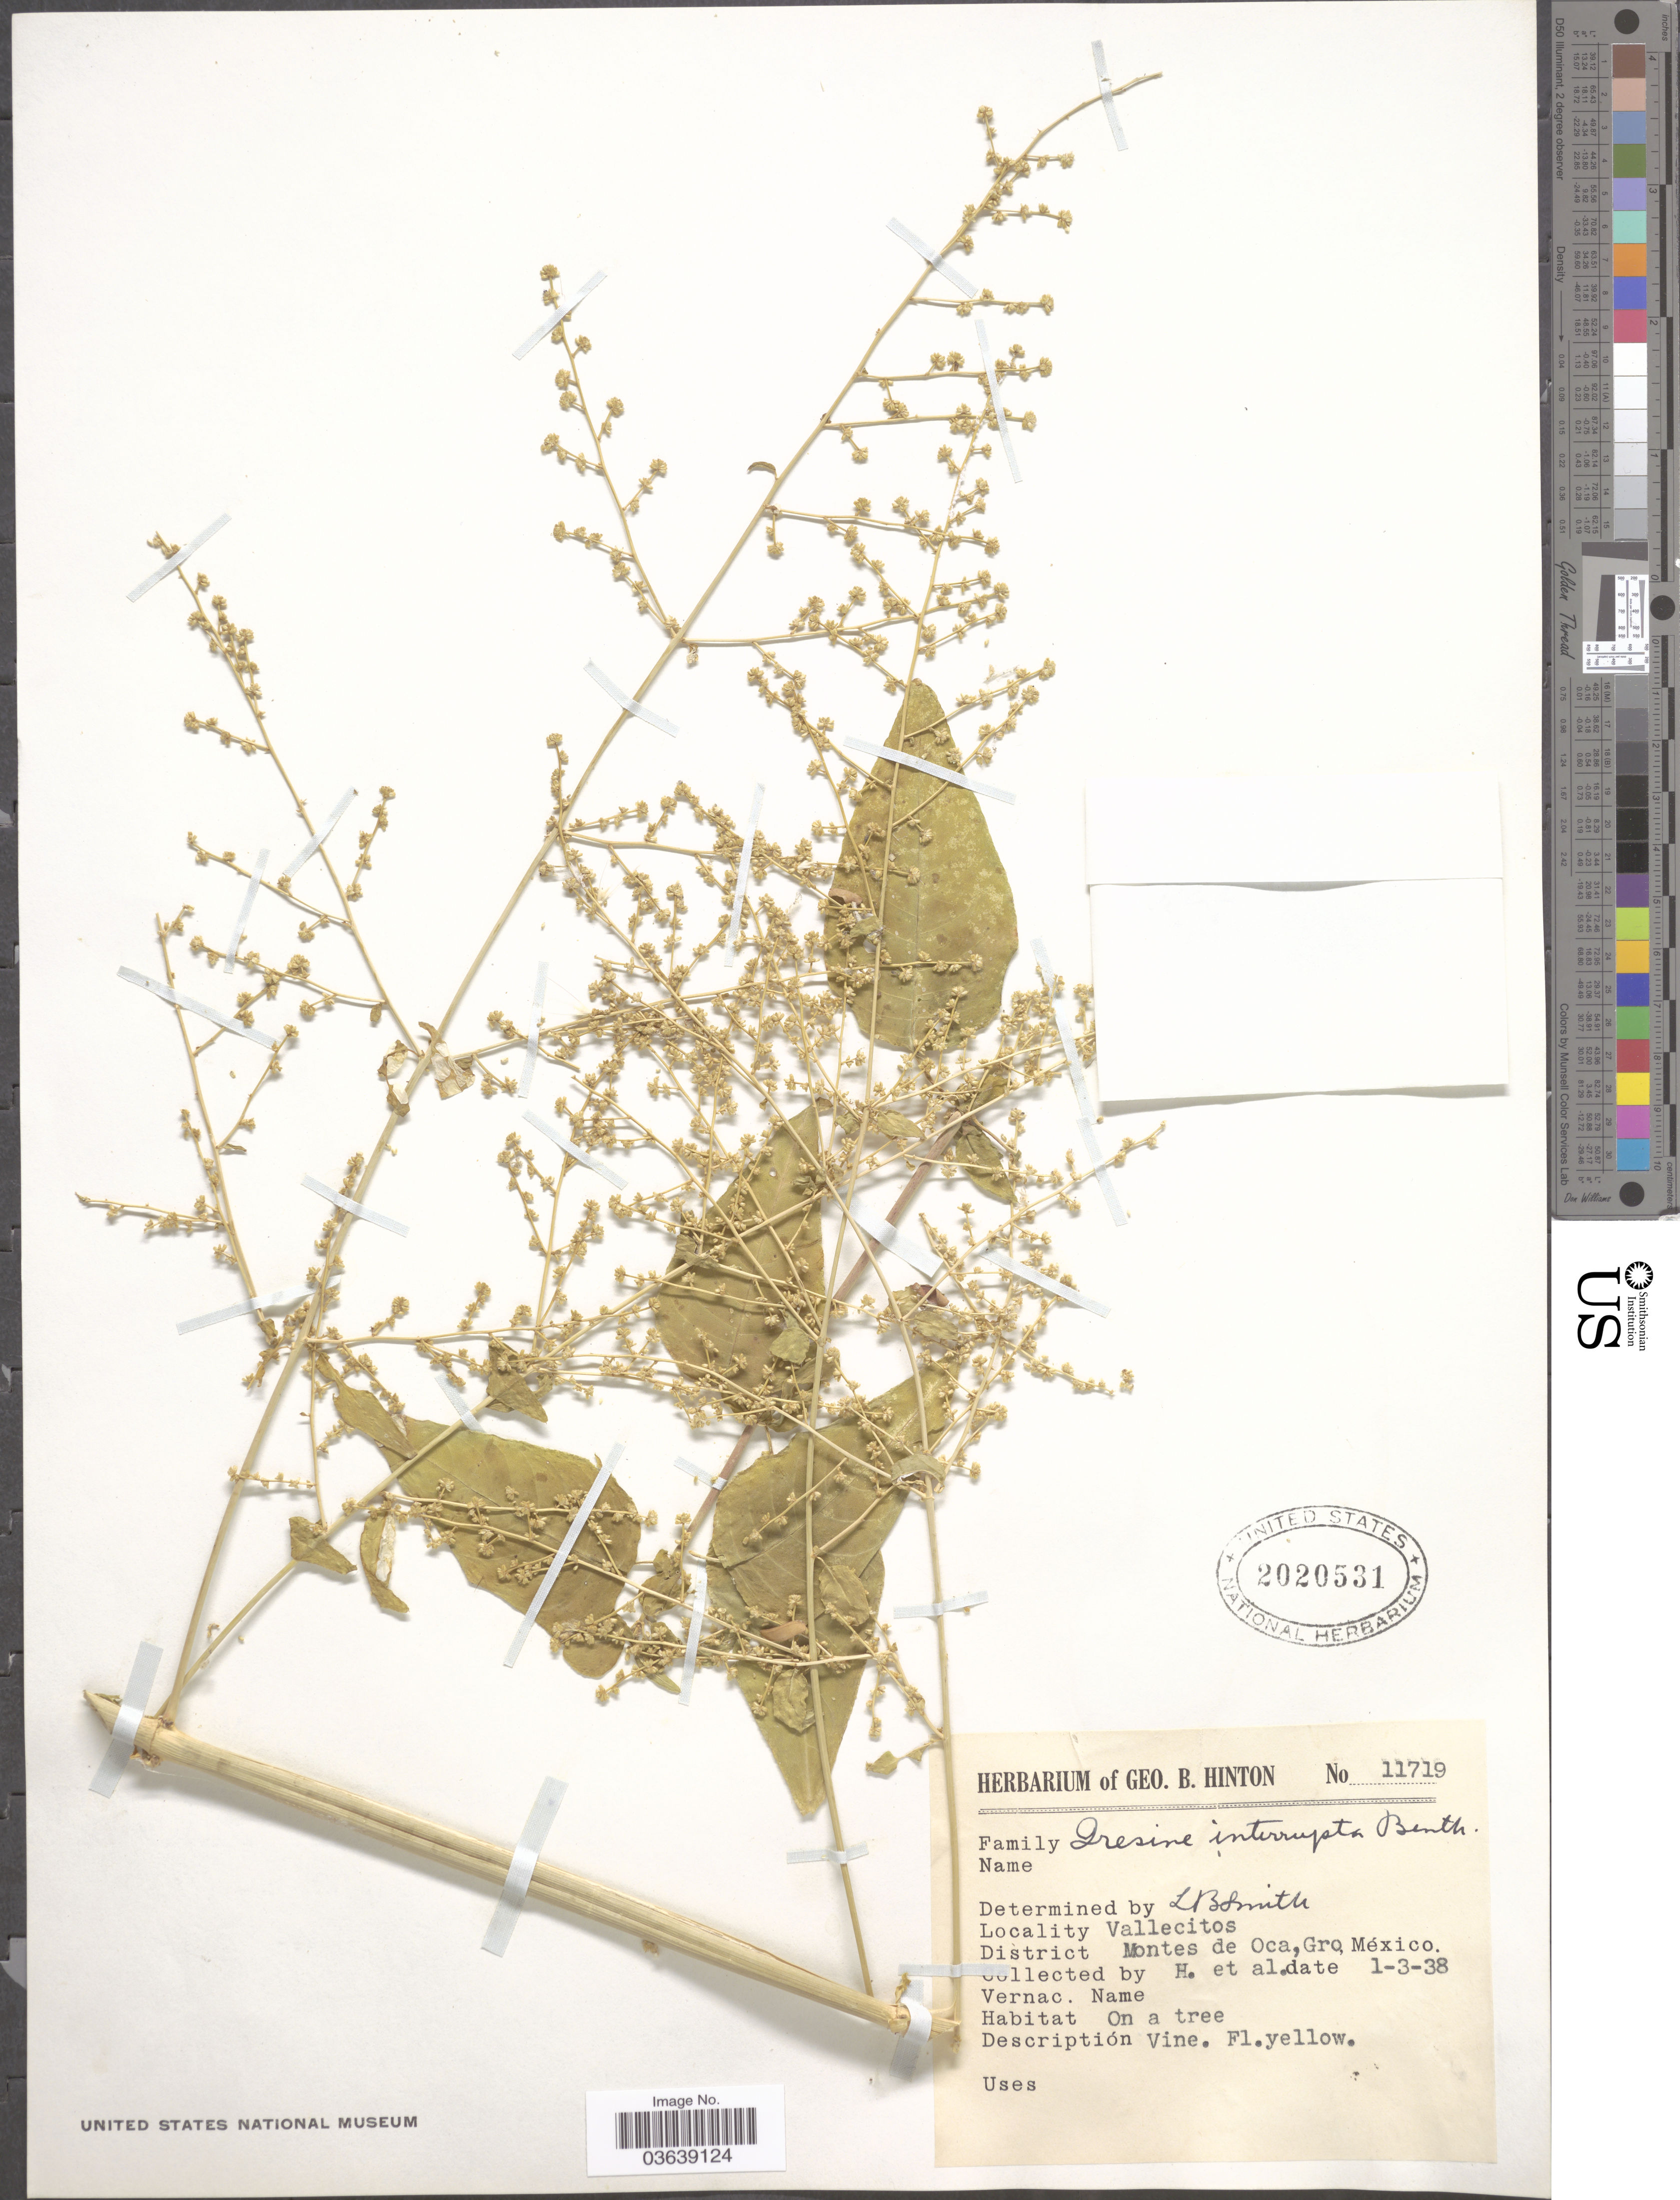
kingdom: Plantae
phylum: Tracheophyta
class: Magnoliopsida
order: Caryophyllales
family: Amaranthaceae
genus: Iresine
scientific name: Iresine interrupta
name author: Benth.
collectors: G. B. Hinton & et al.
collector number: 11719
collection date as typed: Transcribed d/m/y: 1/3/38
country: Mexico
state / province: Guerrero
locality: Vallecitos. District Montes de Oca.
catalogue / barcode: US 2020531